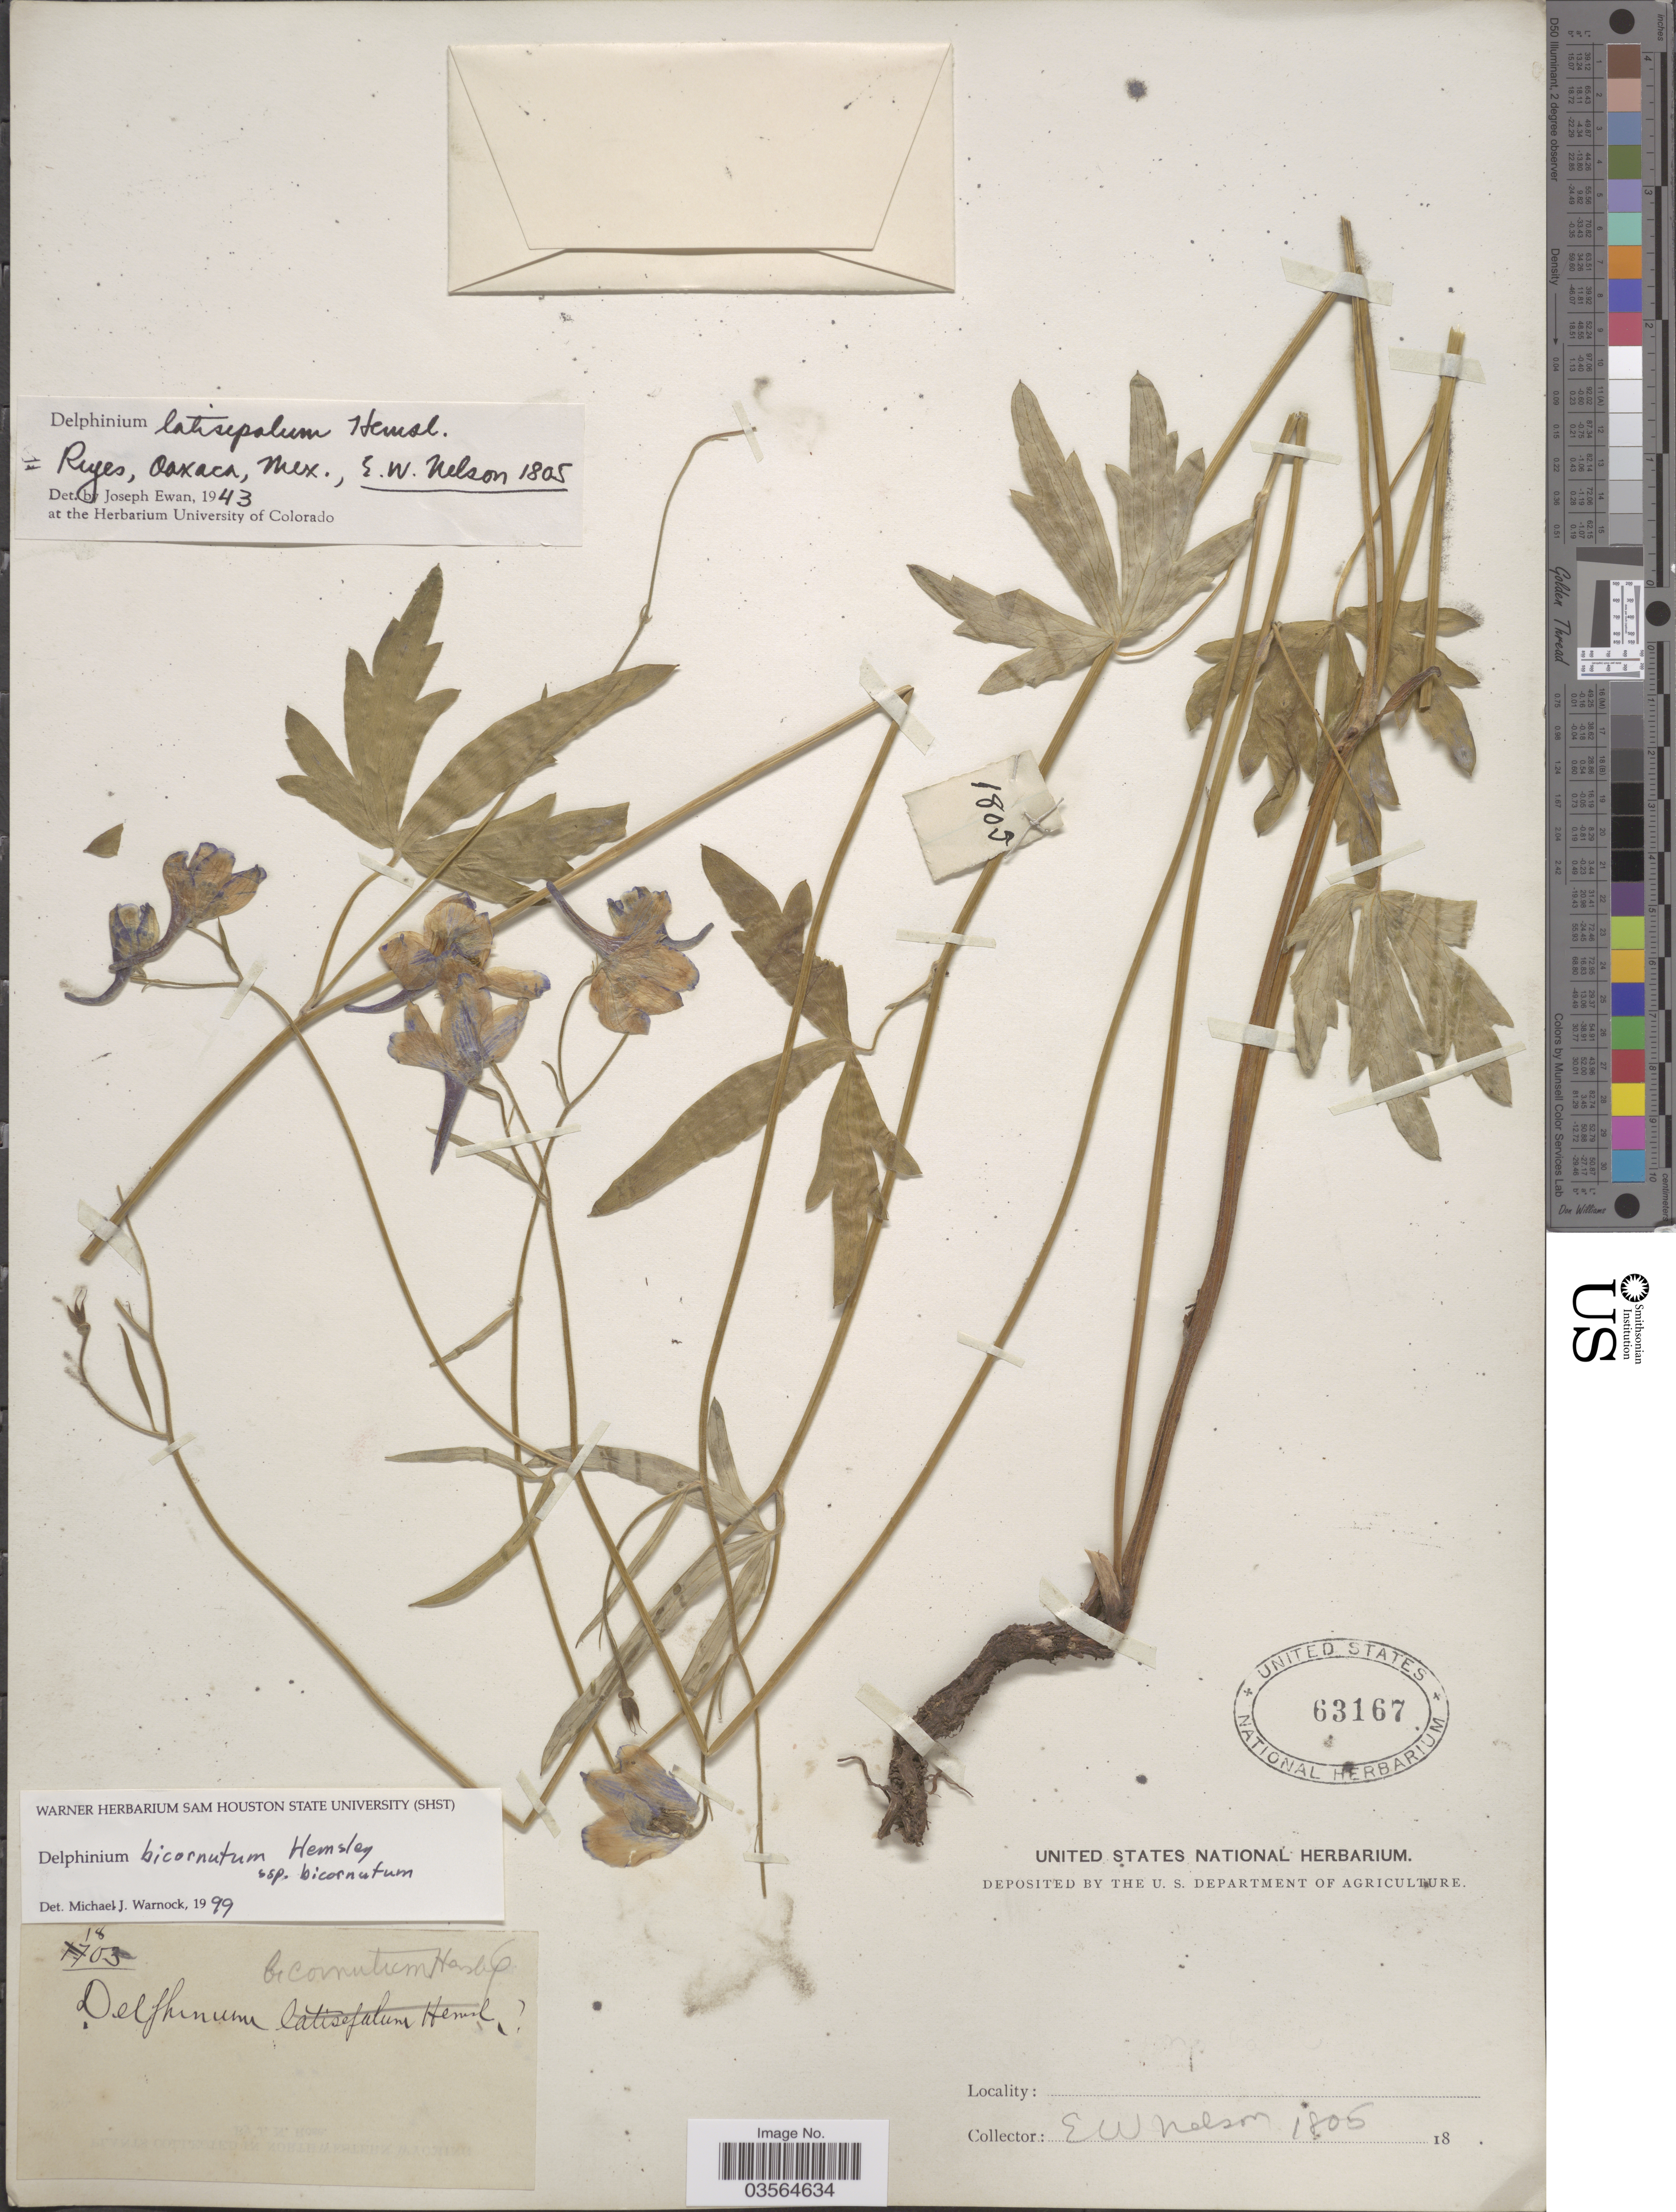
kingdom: Plantae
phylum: Tracheophyta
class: Magnoliopsida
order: Ranunculales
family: Ranunculaceae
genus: Delphinium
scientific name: Delphinium bicornutum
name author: Hemsl.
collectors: E. W. Nelson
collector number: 1805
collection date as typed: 18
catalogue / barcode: US 63167